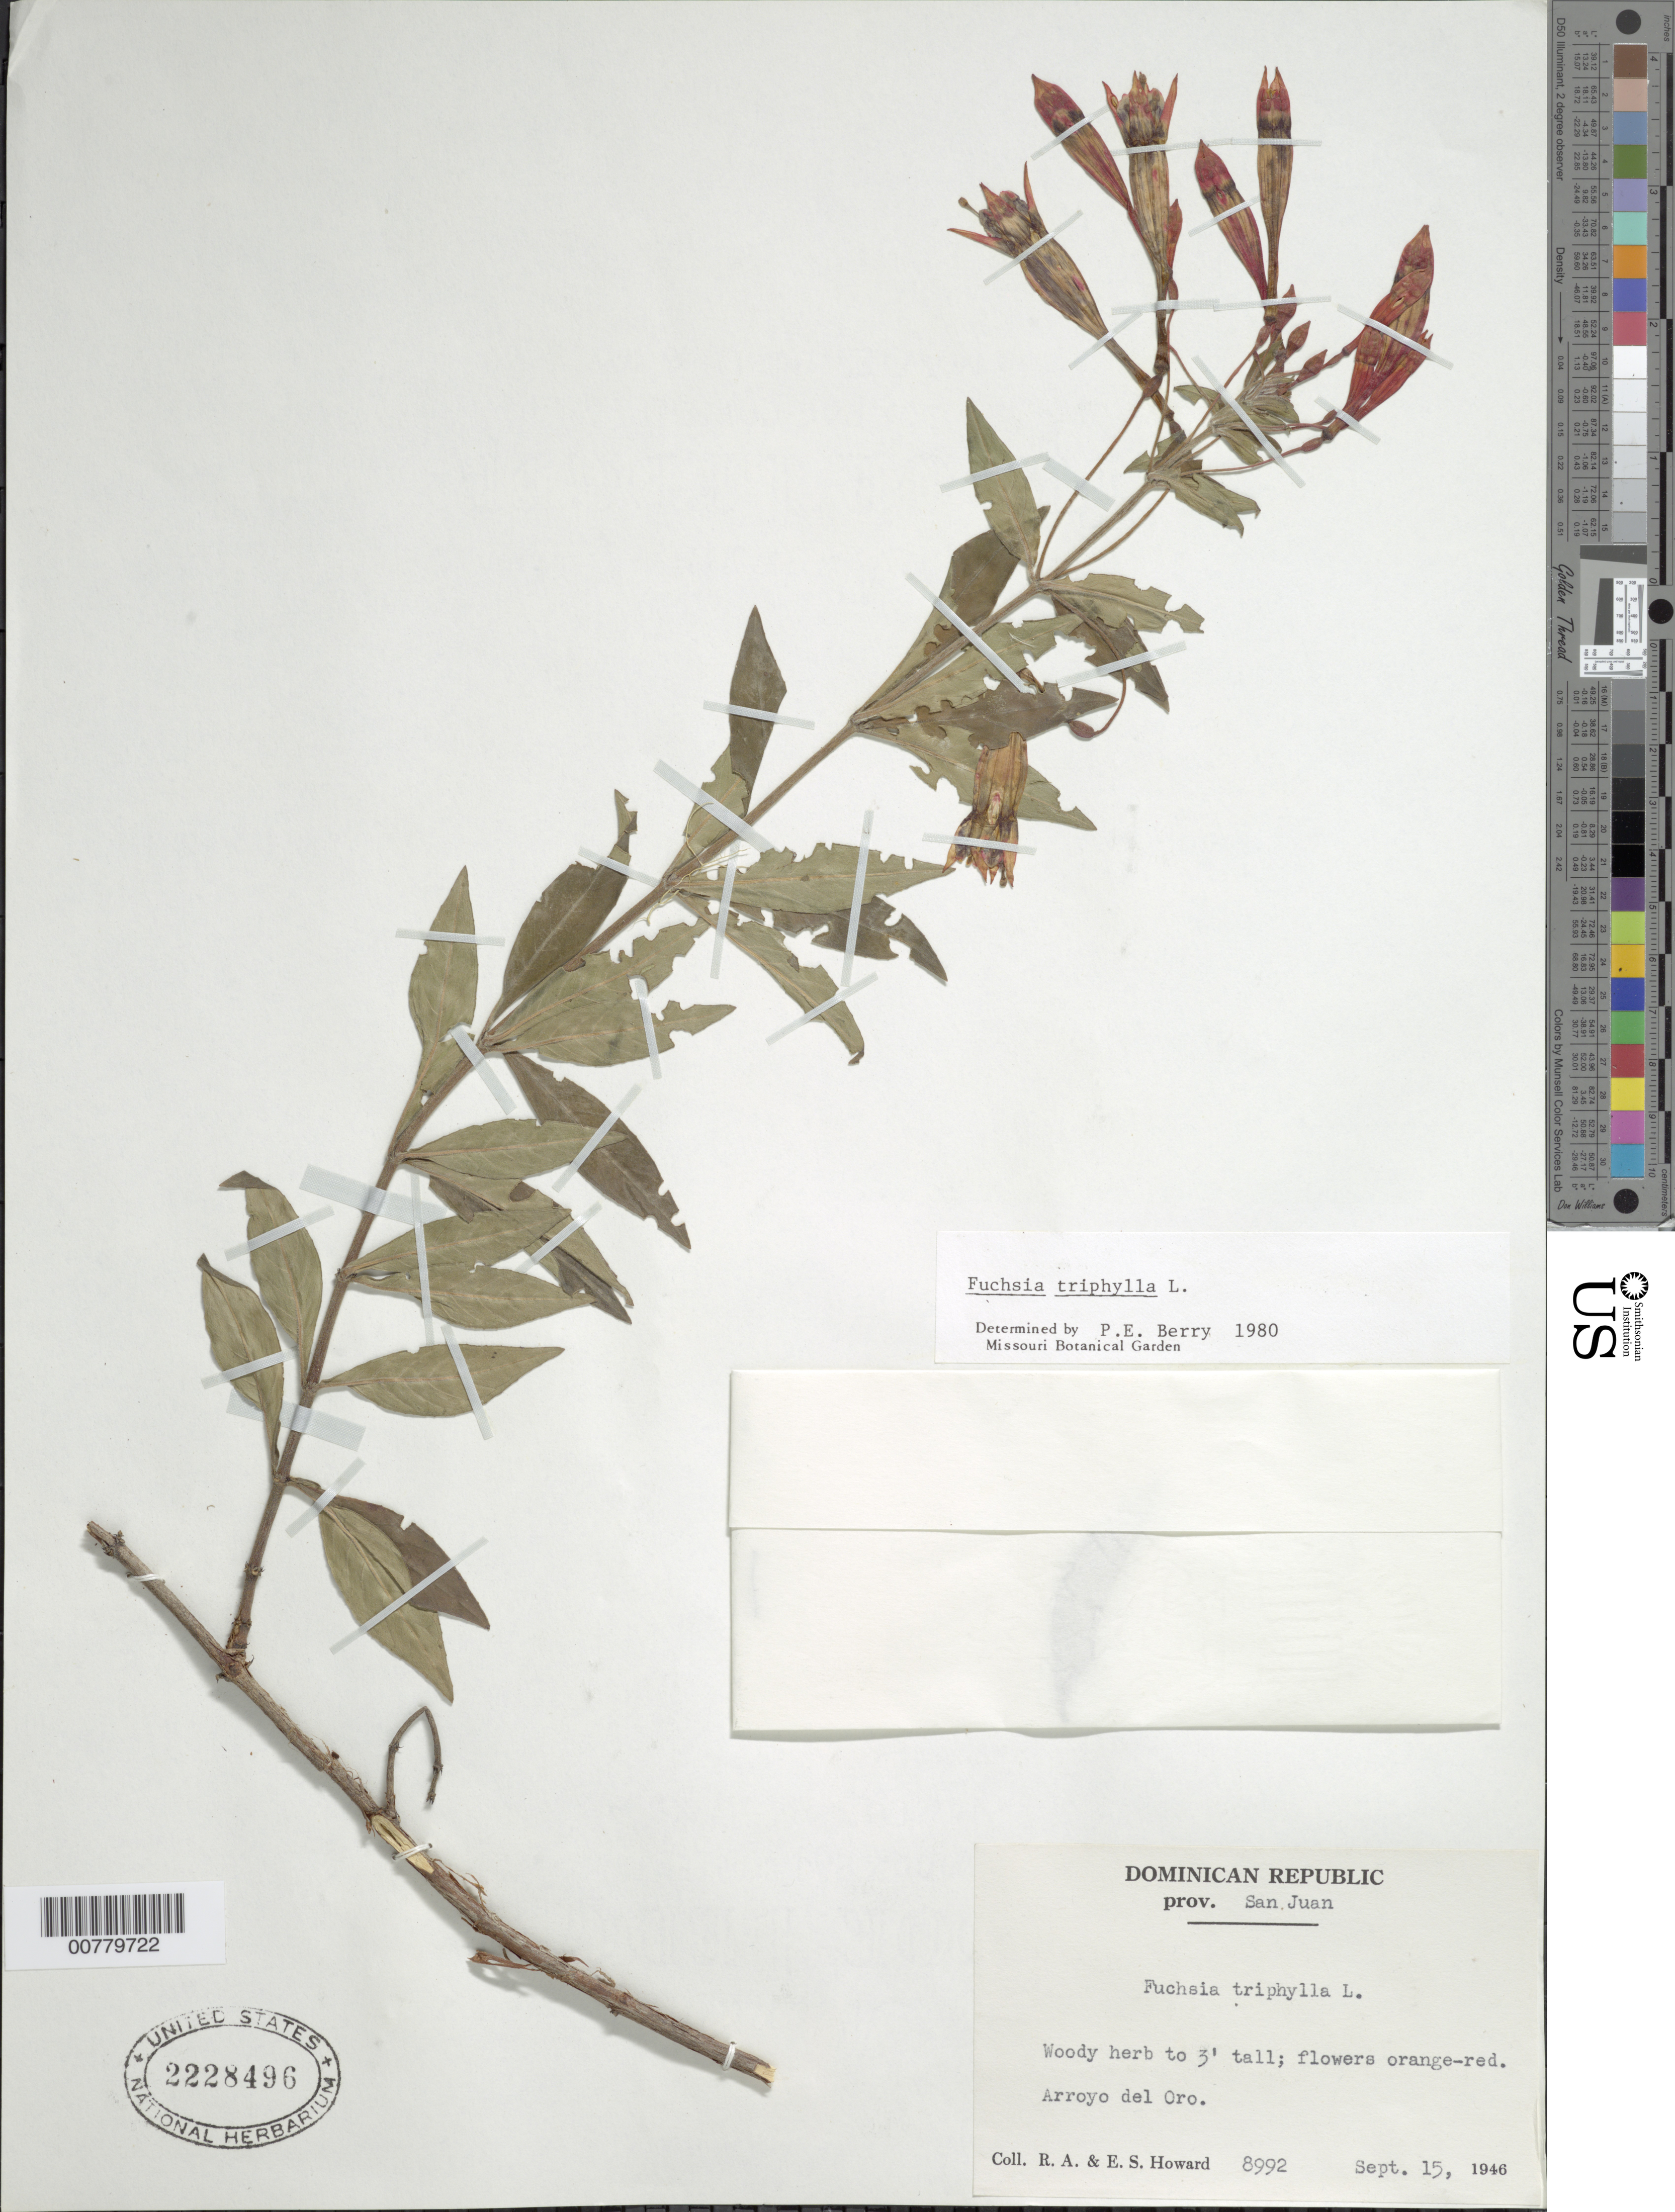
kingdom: Plantae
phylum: Tracheophyta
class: Magnoliopsida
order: Myrtales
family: Onagraceae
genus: Fuchsia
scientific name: Fuchsia triphylla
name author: L.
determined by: Berry, P. E., (WIS), University of Wisconsin - Madison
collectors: R. A. Howard & E. S. Howard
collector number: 8992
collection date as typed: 15 Sep 1946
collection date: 1946-09-15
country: Dominican Republic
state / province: San Juan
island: Hispaniola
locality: Arroyo del Oro.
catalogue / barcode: US 2228496